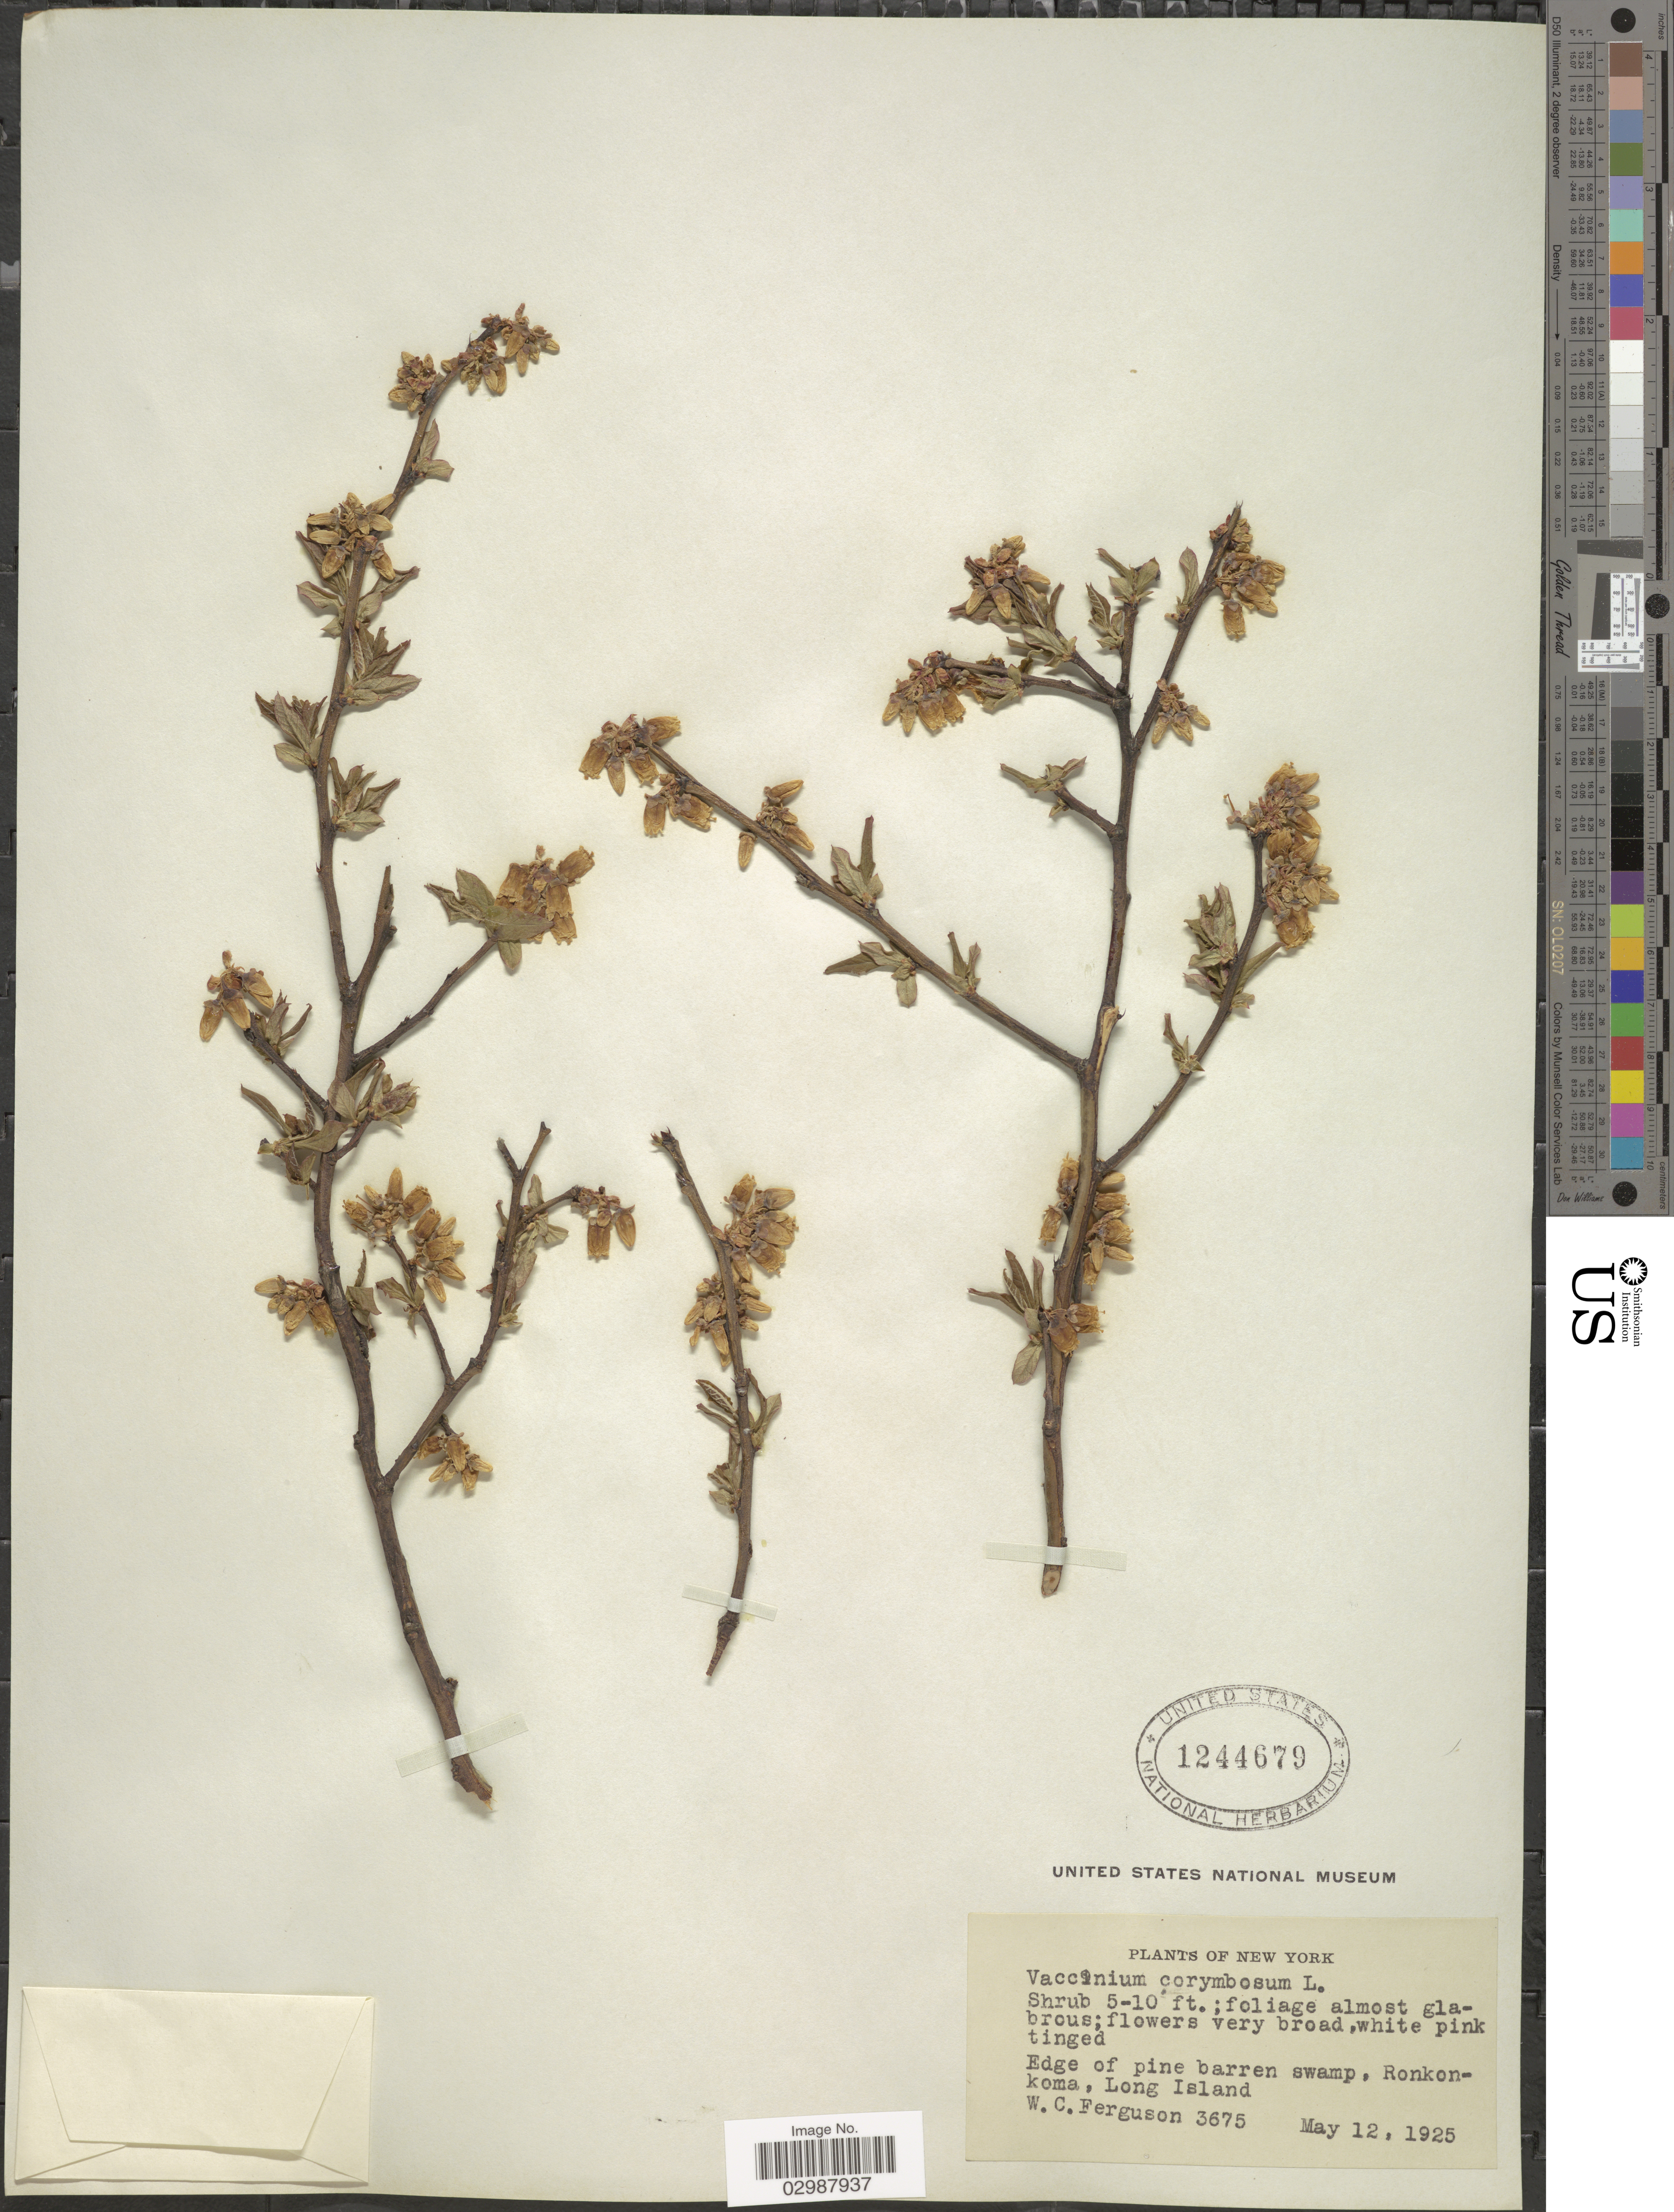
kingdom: Plantae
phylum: Tracheophyta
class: Magnoliopsida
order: Ericales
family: Ericaceae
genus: Vaccinium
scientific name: Vaccinium corymbosum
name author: L.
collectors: W. Ferguson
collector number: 3675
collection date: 1925-05-12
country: United States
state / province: New York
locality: Edge of pine barren swamp, Ronkonkoma, Long Island.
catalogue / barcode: US 1244679